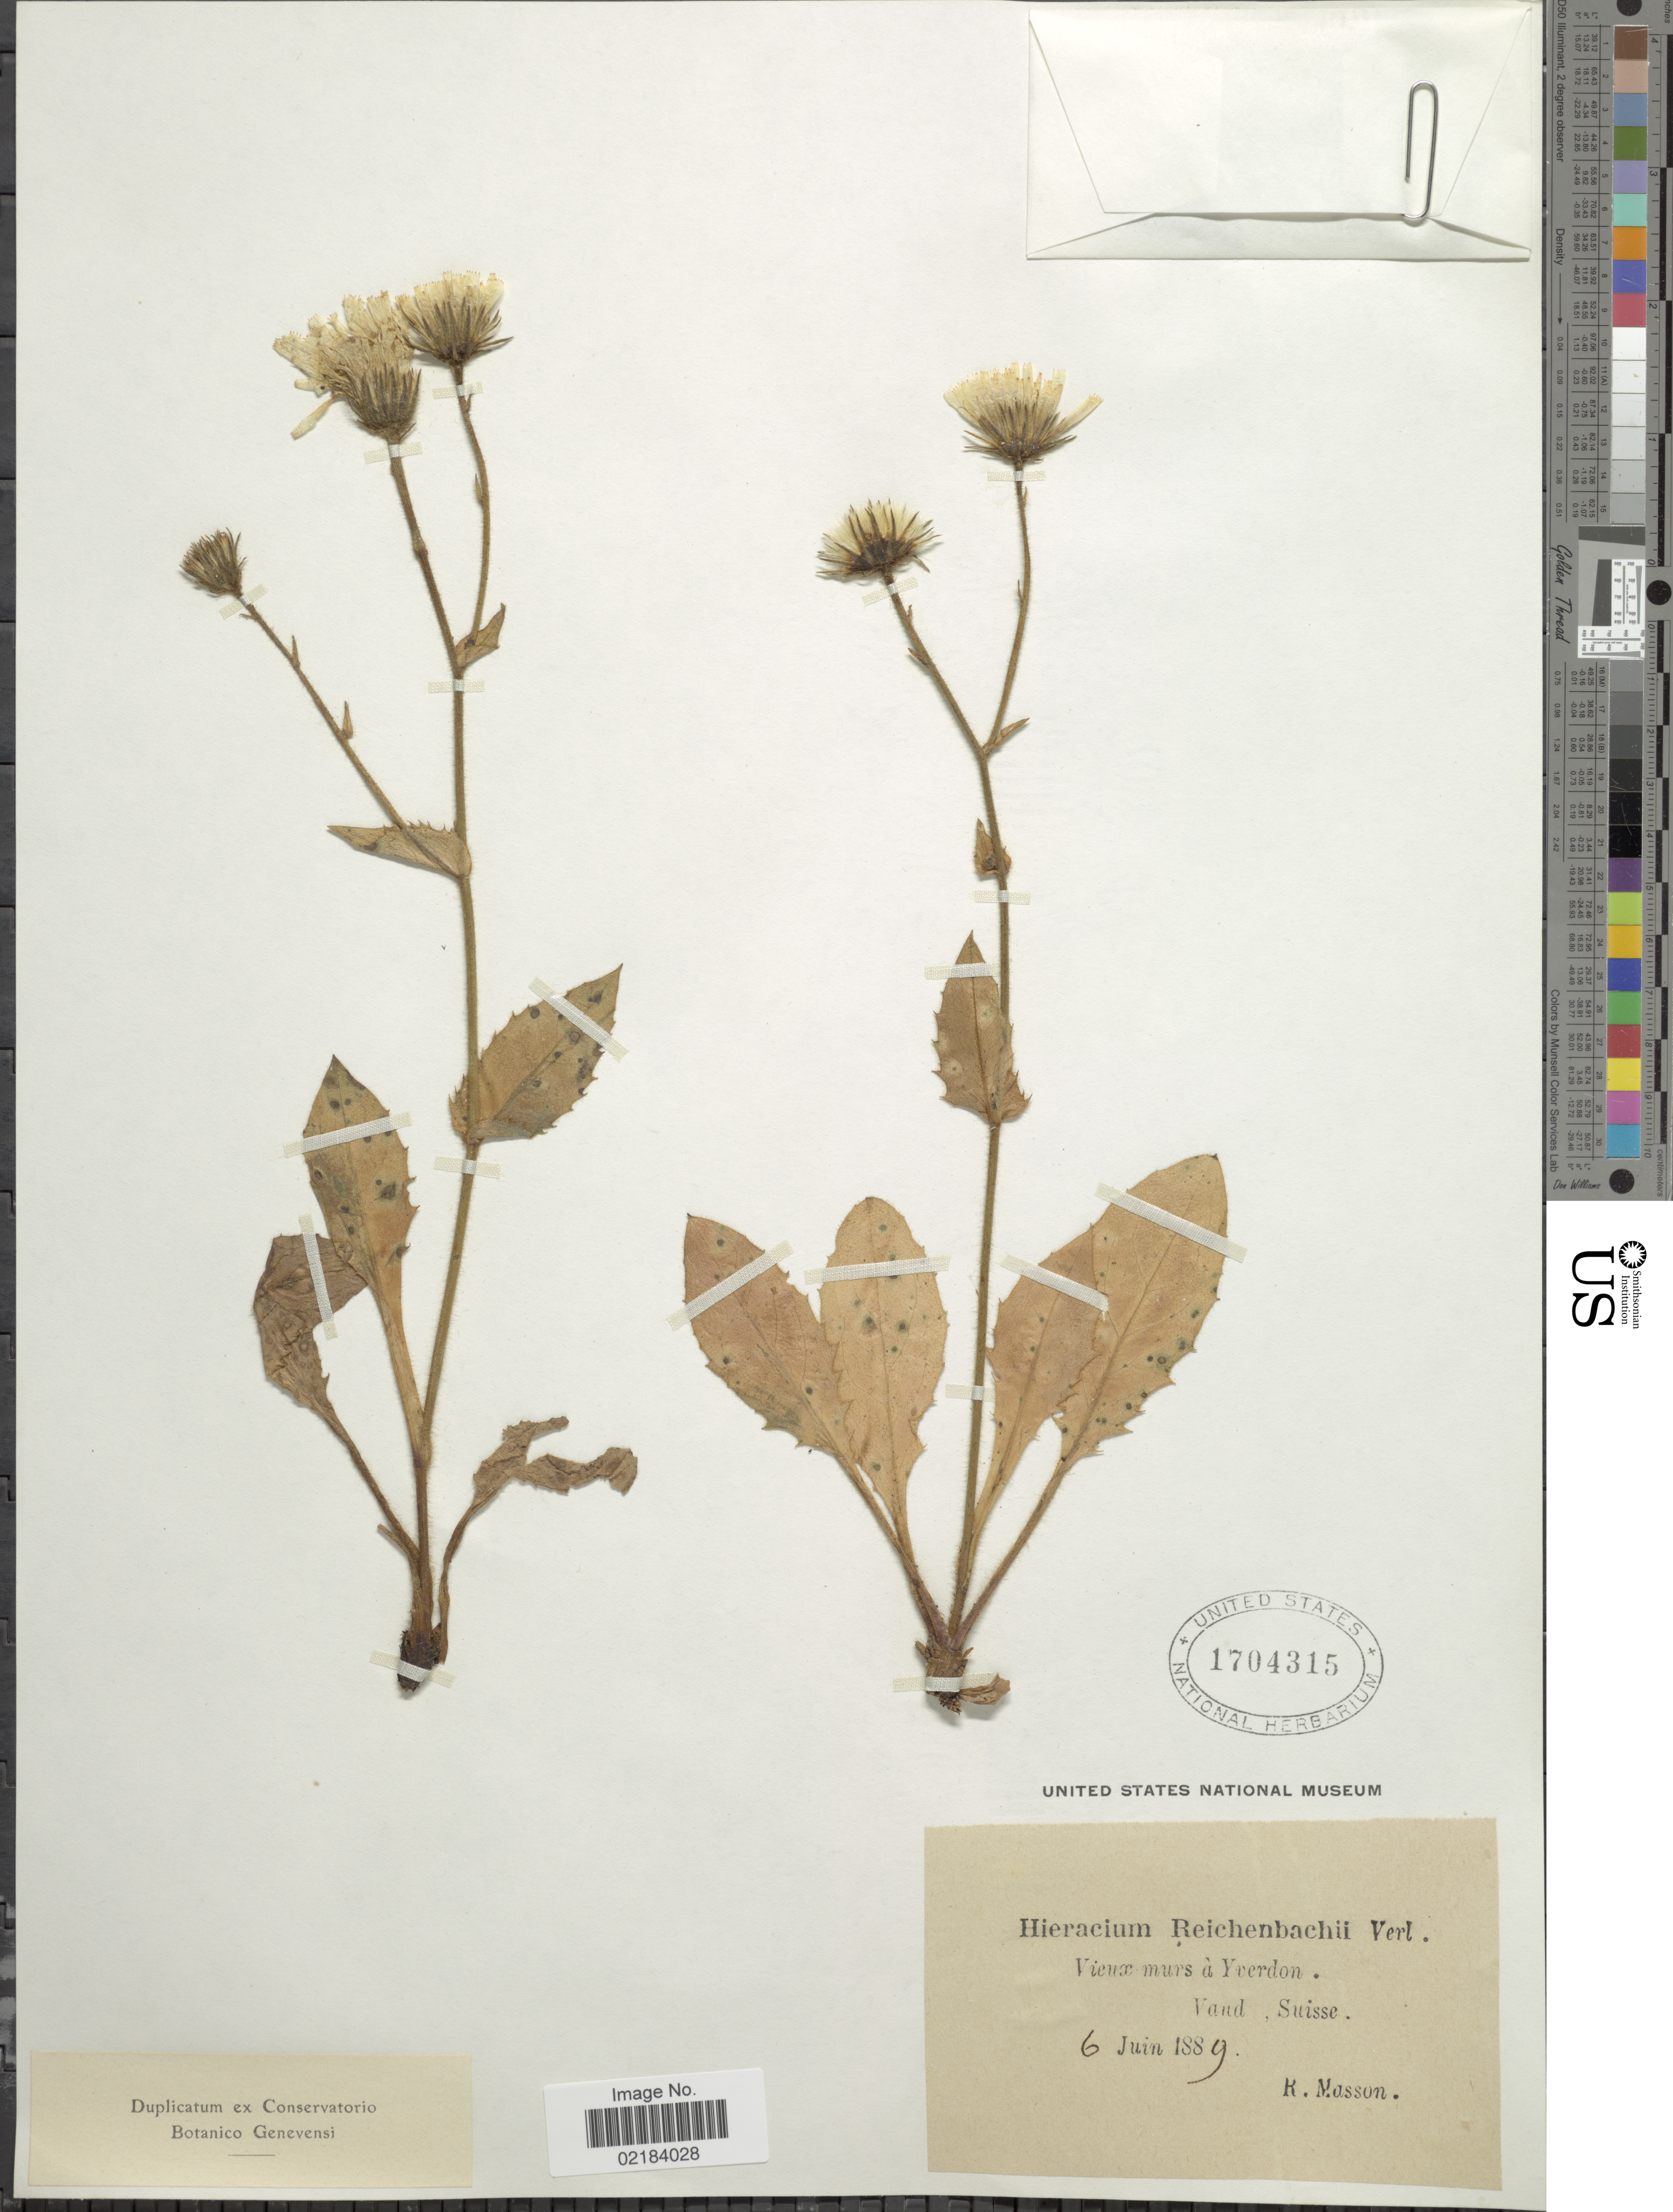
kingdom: Plantae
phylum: Tracheophyta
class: Magnoliopsida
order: Asterales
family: Asteraceae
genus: Hieracium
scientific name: Hieracium urticaceum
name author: Arvet-Touvet & Ravaud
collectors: R. Masson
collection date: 1889-06-06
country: Switzerland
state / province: Vaud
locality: Suisse, murs a Yverdon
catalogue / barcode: US 1704315